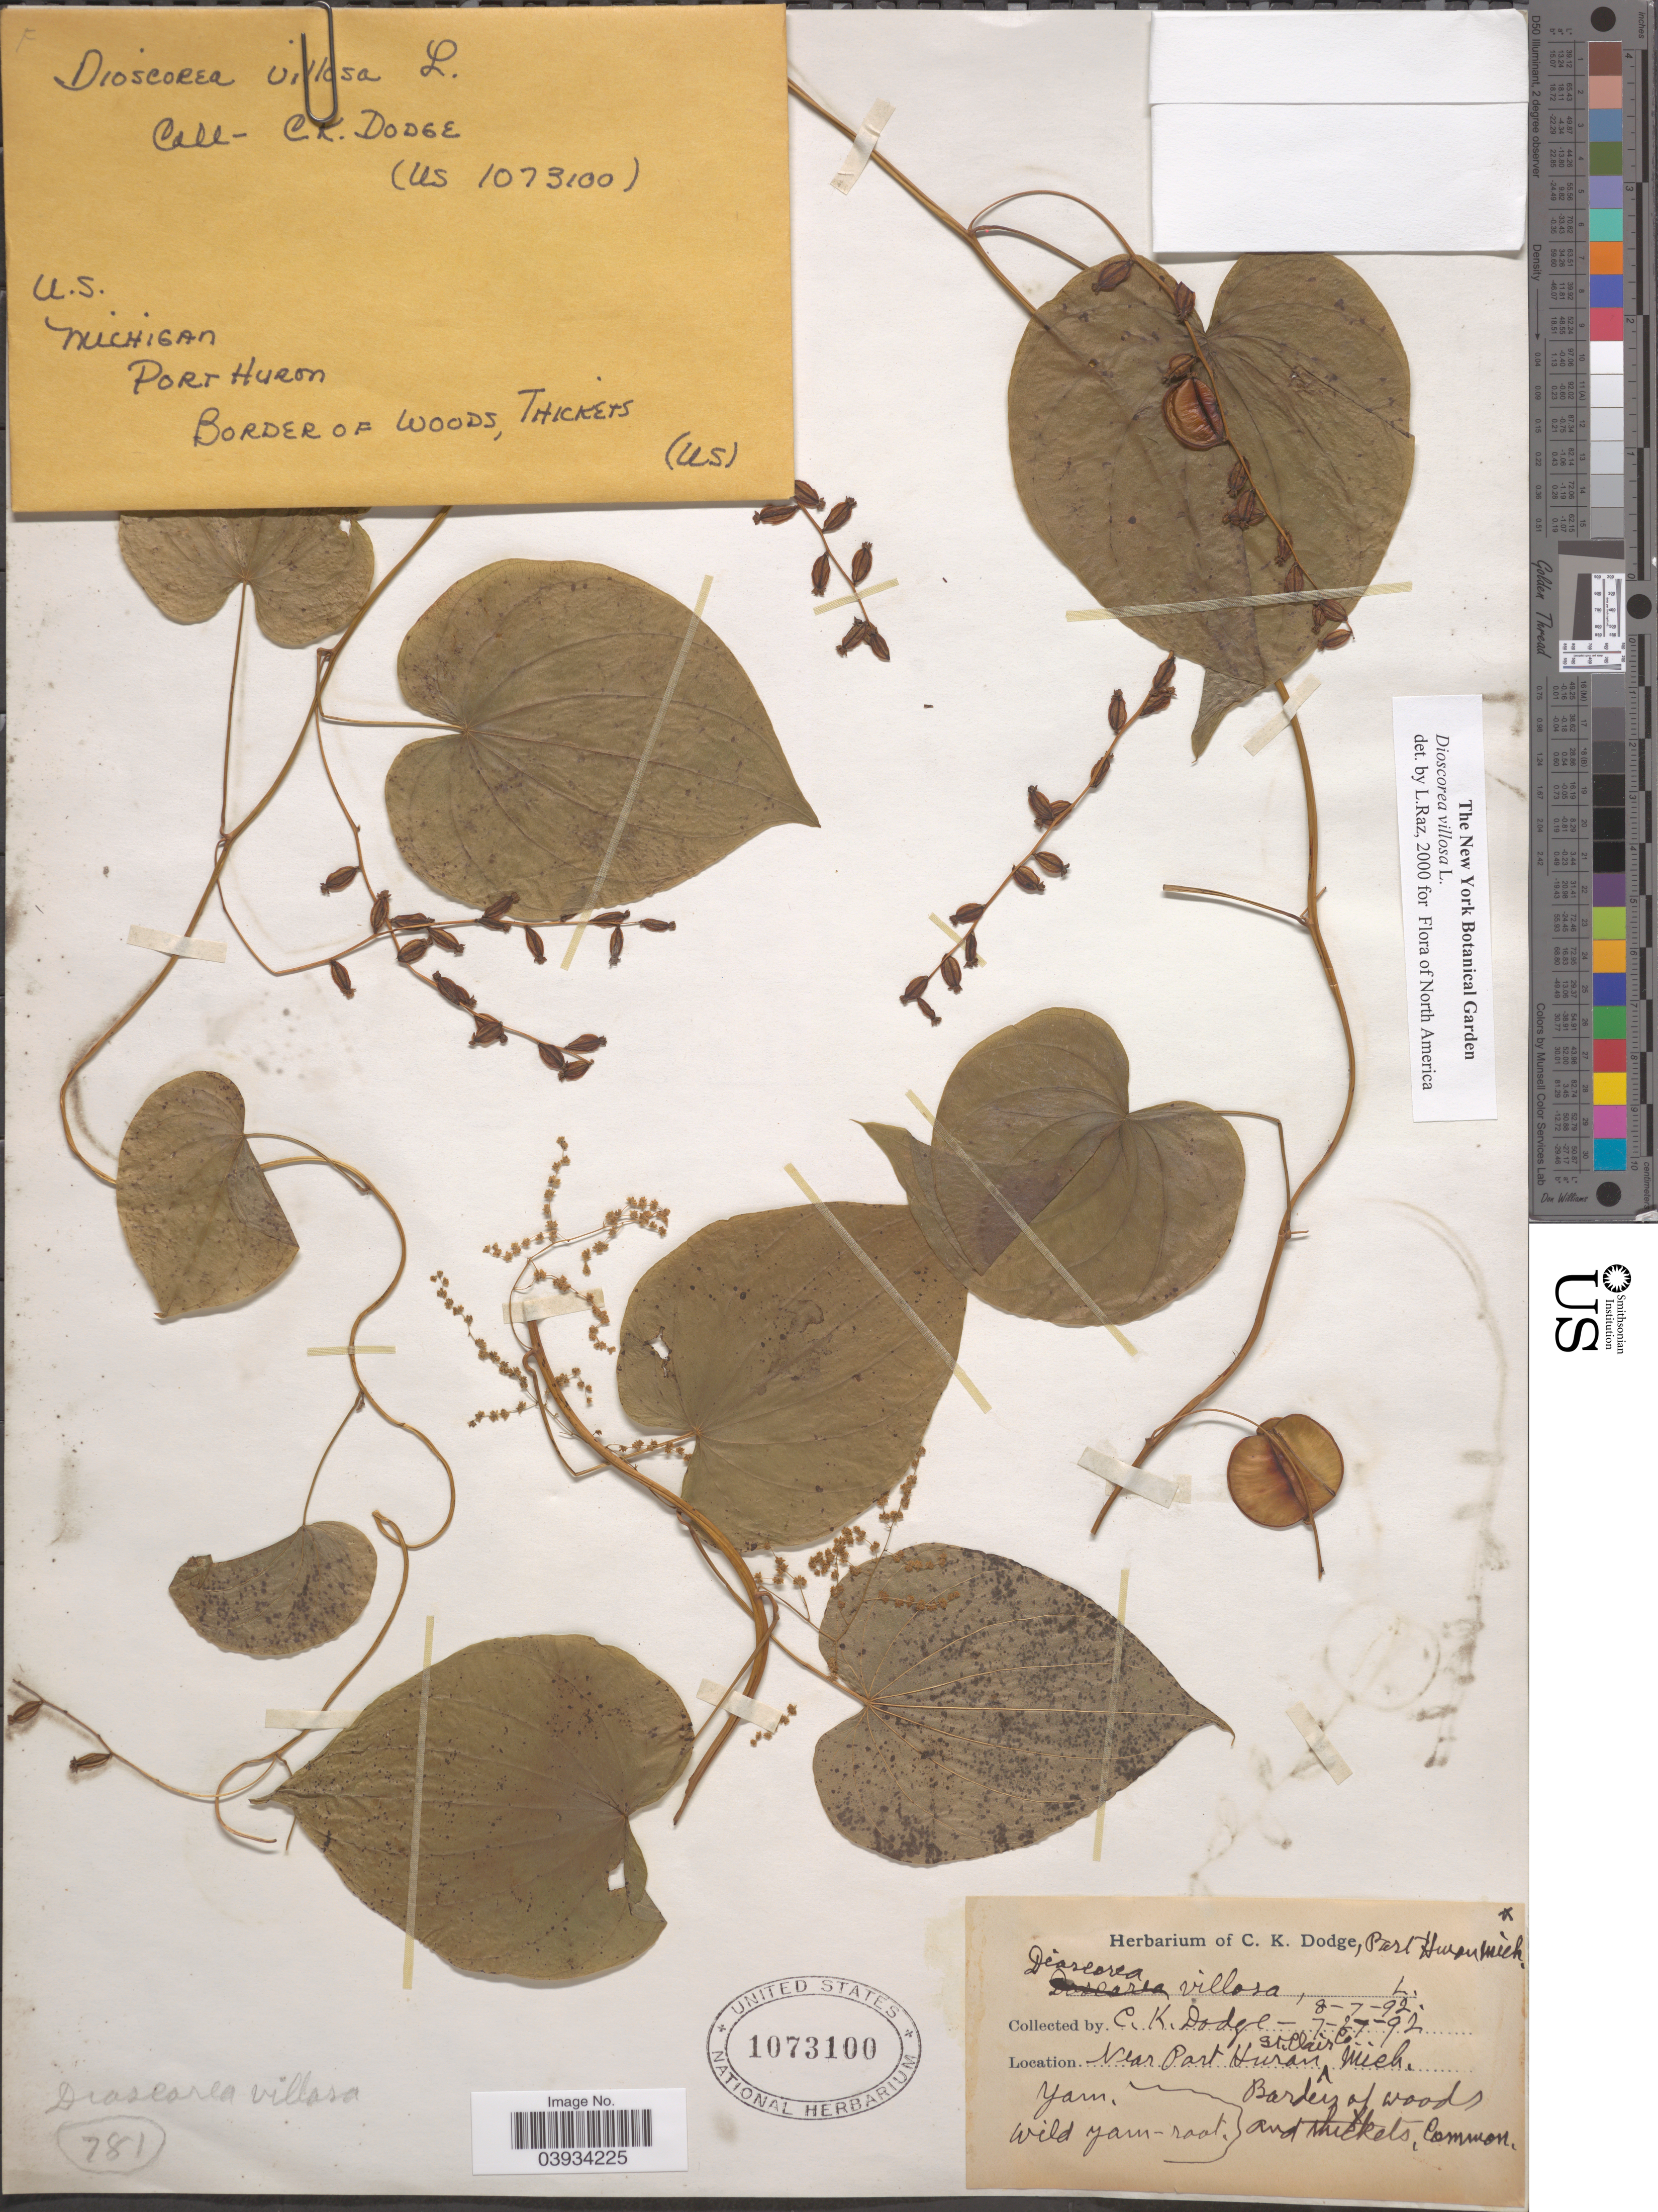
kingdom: Plantae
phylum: Tracheophyta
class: Liliopsida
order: Dioscoreales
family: Dioscoreaceae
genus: Dioscorea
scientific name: Dioscorea villosa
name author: L.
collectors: C. Dodge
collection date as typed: Transcribed d/m/y: 27/7/92 to 7/8/92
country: United States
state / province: Michigan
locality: Near Port Huron, St. Clair Co.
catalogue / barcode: US 1073100